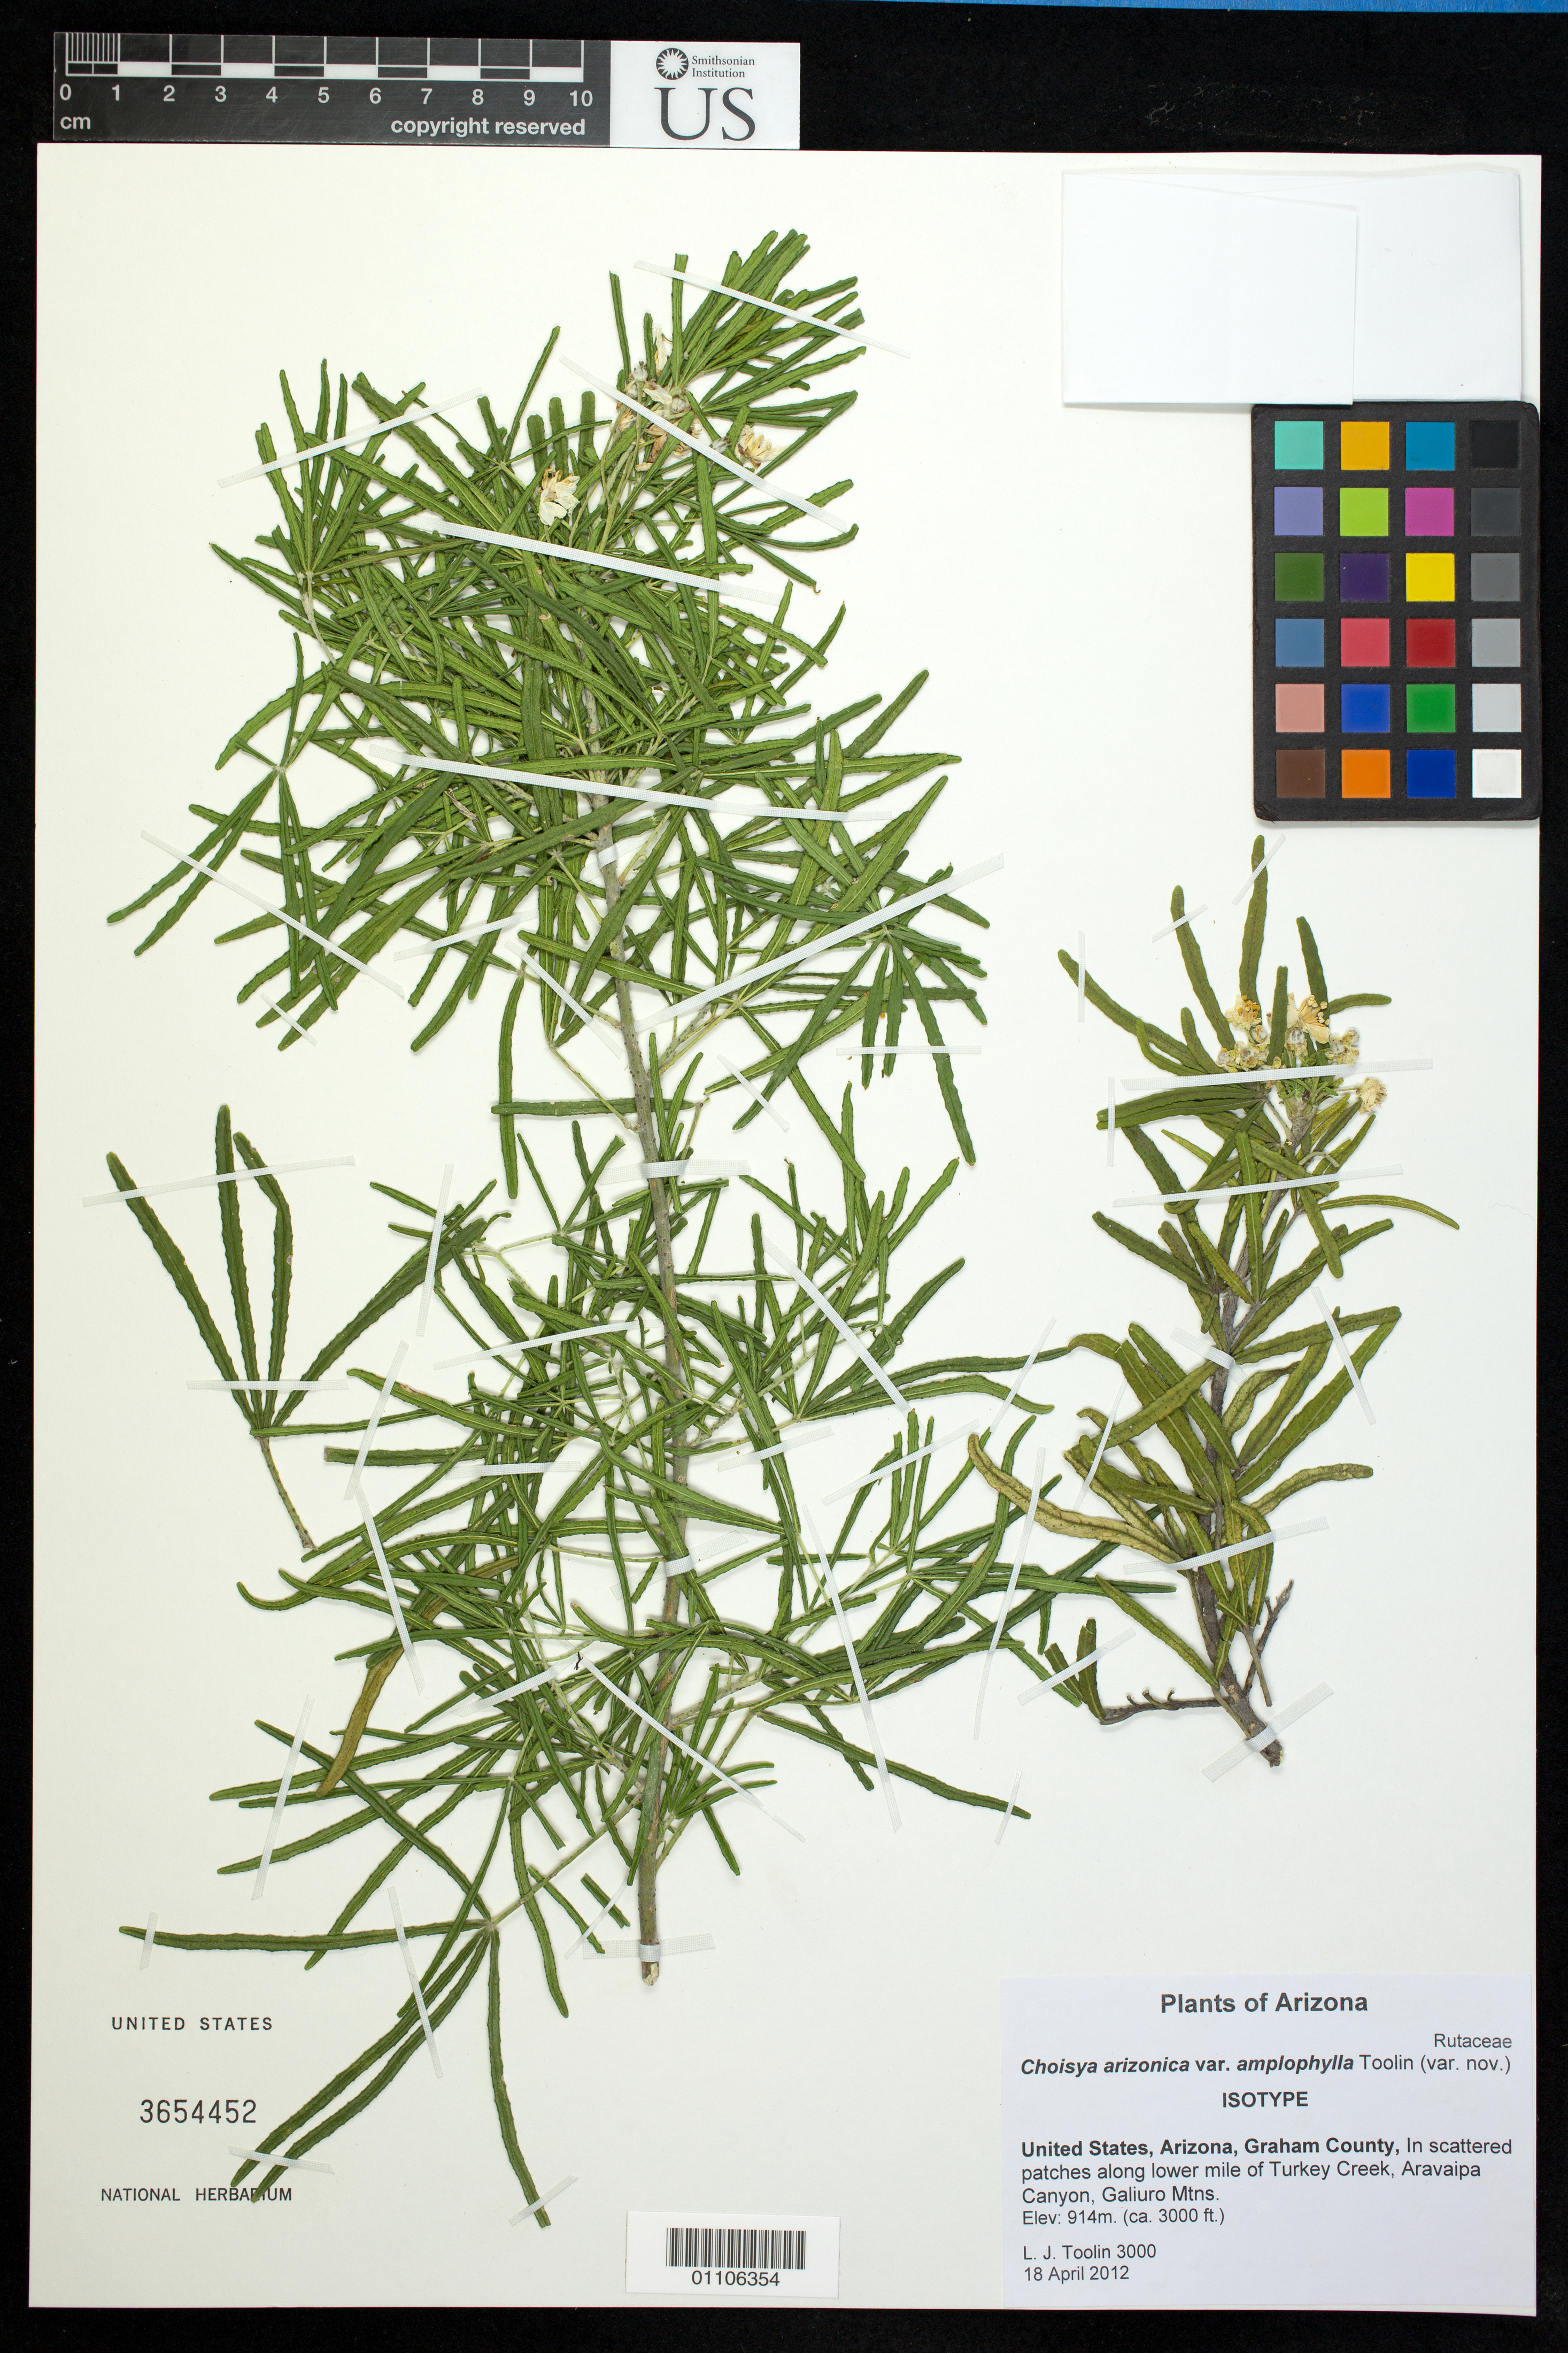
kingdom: Plantae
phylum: Tracheophyta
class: Magnoliopsida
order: Sapindales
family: Rutaceae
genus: Choisya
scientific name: Choisya arizonica var. amplophylla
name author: Toolin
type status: Isotype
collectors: L. J. Toolin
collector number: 3000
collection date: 2012-04-18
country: United States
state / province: Arizona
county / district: Graham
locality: Graham County, in scattered patches along lower mile of Turkey Creek, Aravaipa Canyon, Galiuro Mtns.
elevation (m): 914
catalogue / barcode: US 3654452